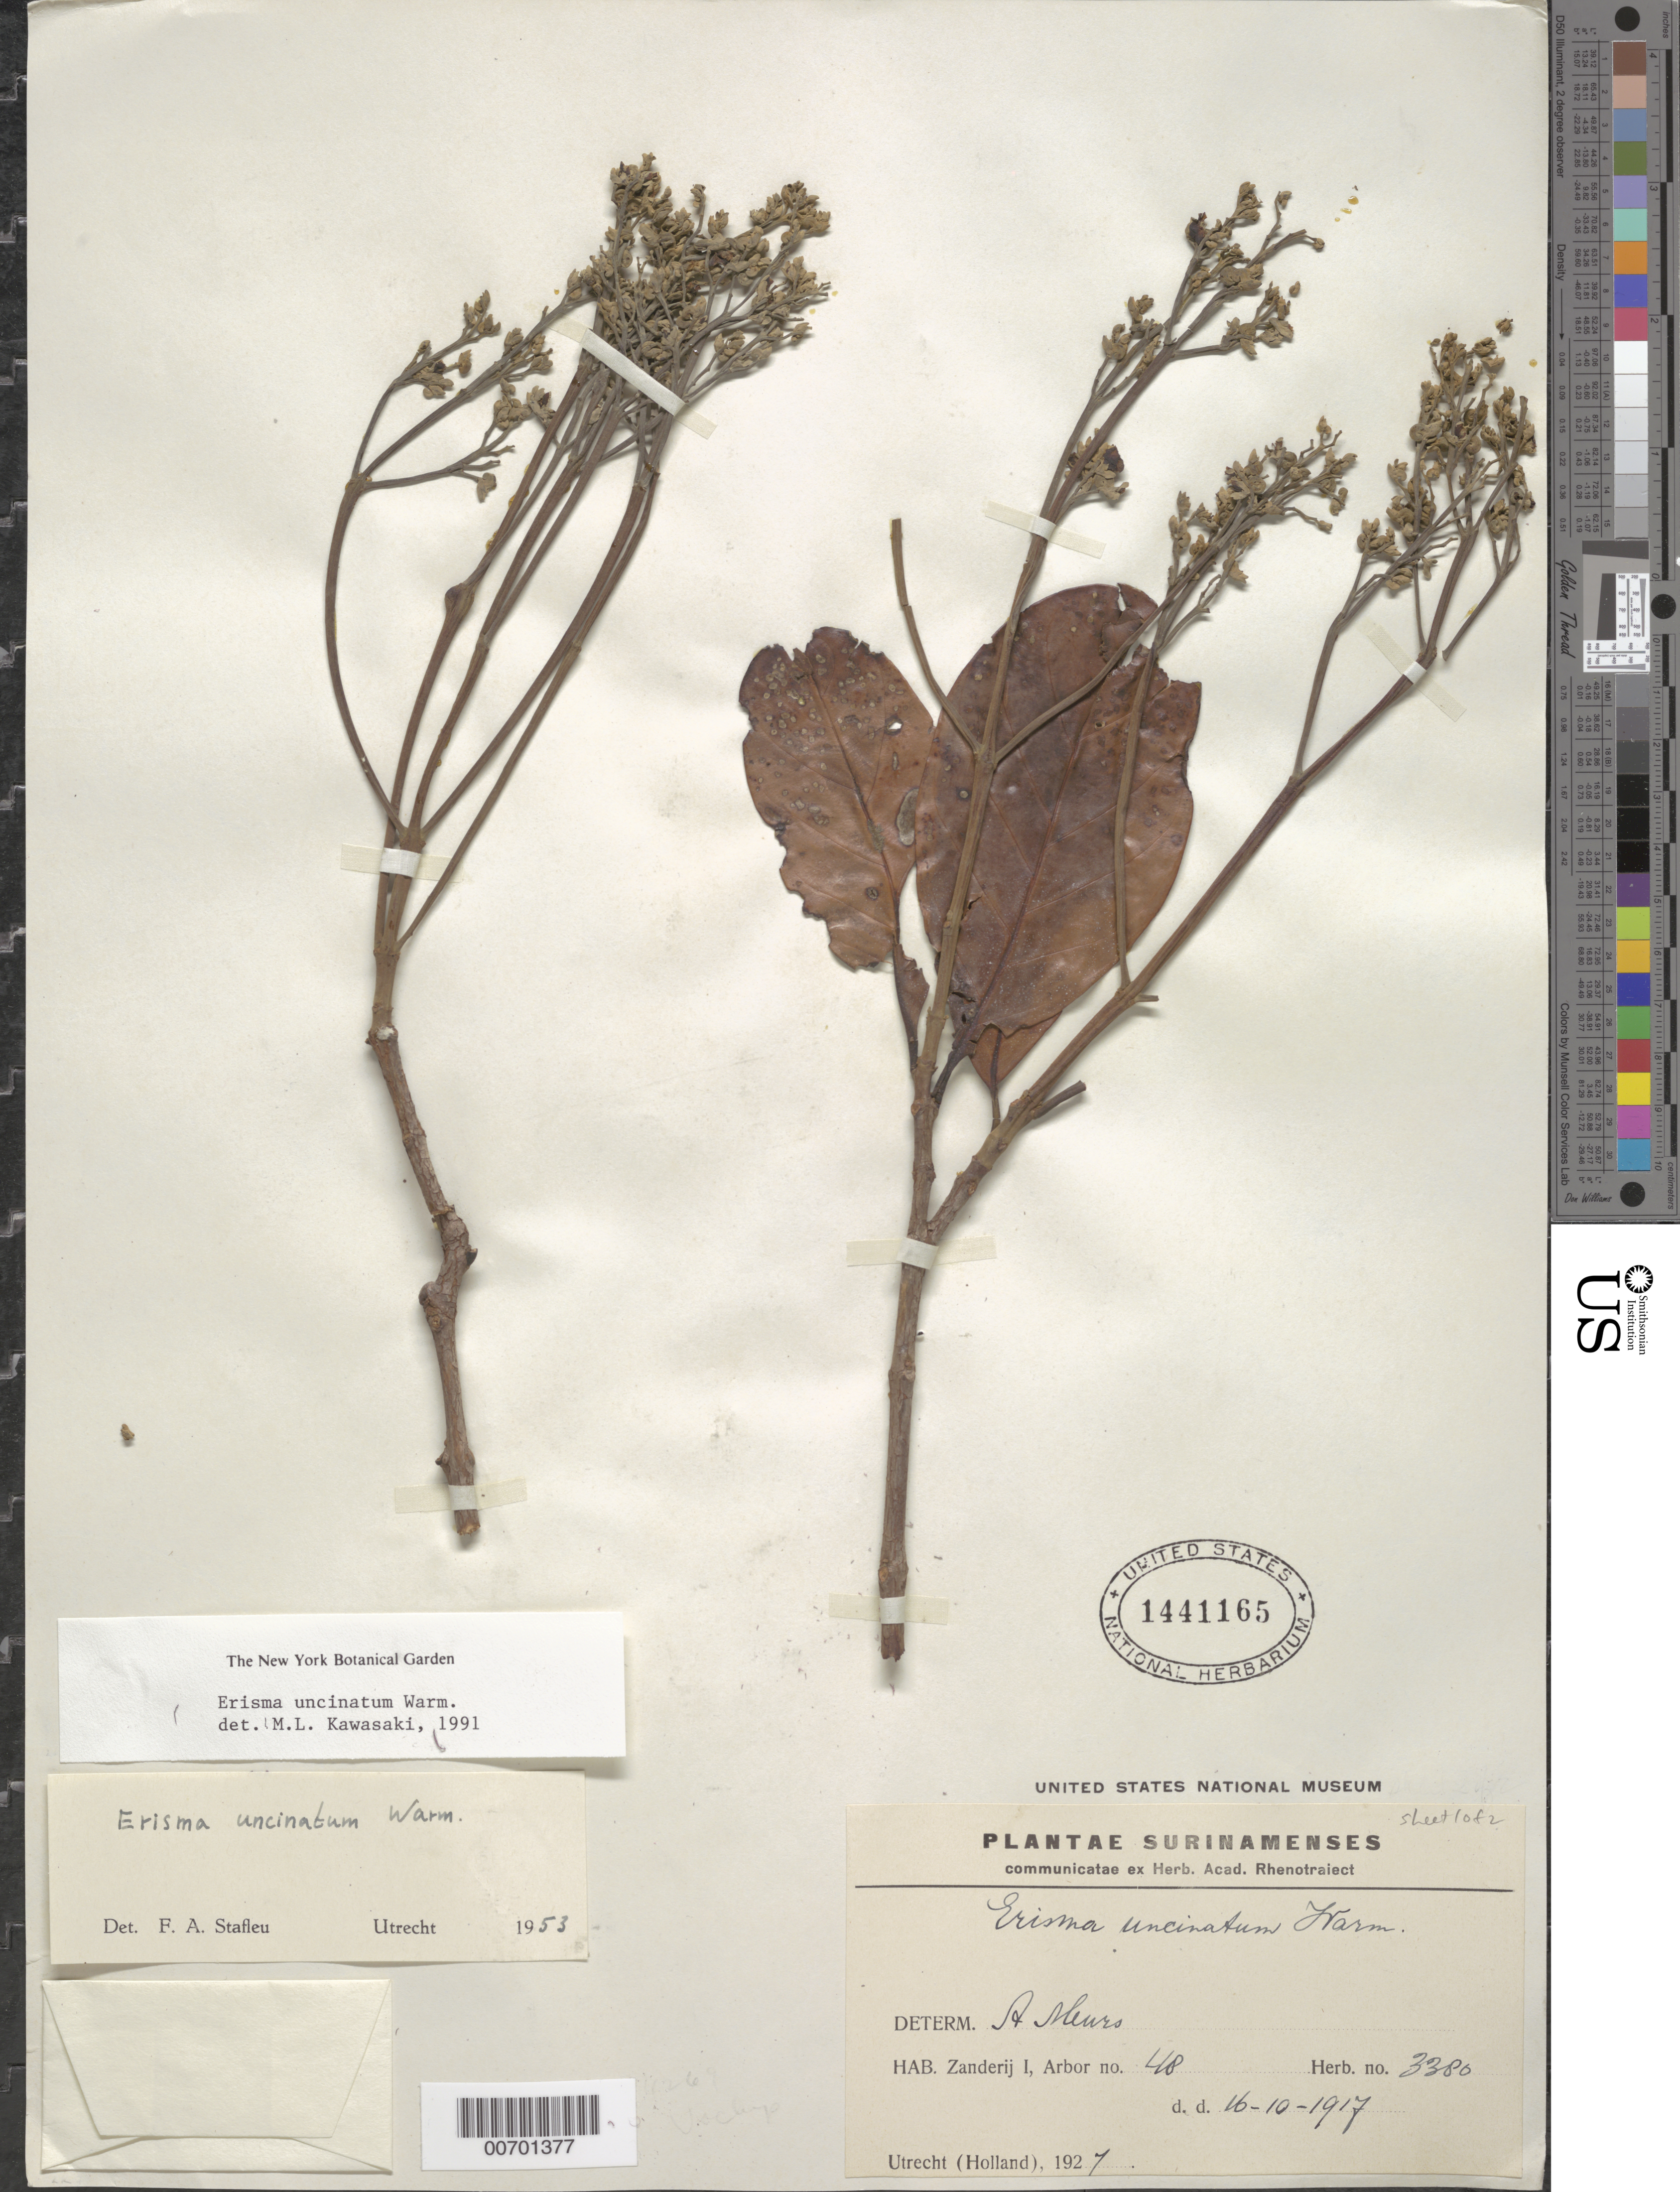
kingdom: Plantae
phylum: Tracheophyta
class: Magnoliopsida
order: Myrtales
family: Vochysiaceae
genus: Erisma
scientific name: Erisma uncinatum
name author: Warm.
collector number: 48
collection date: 1917-10-16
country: Suriname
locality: Zanderij I.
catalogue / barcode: US 1441165